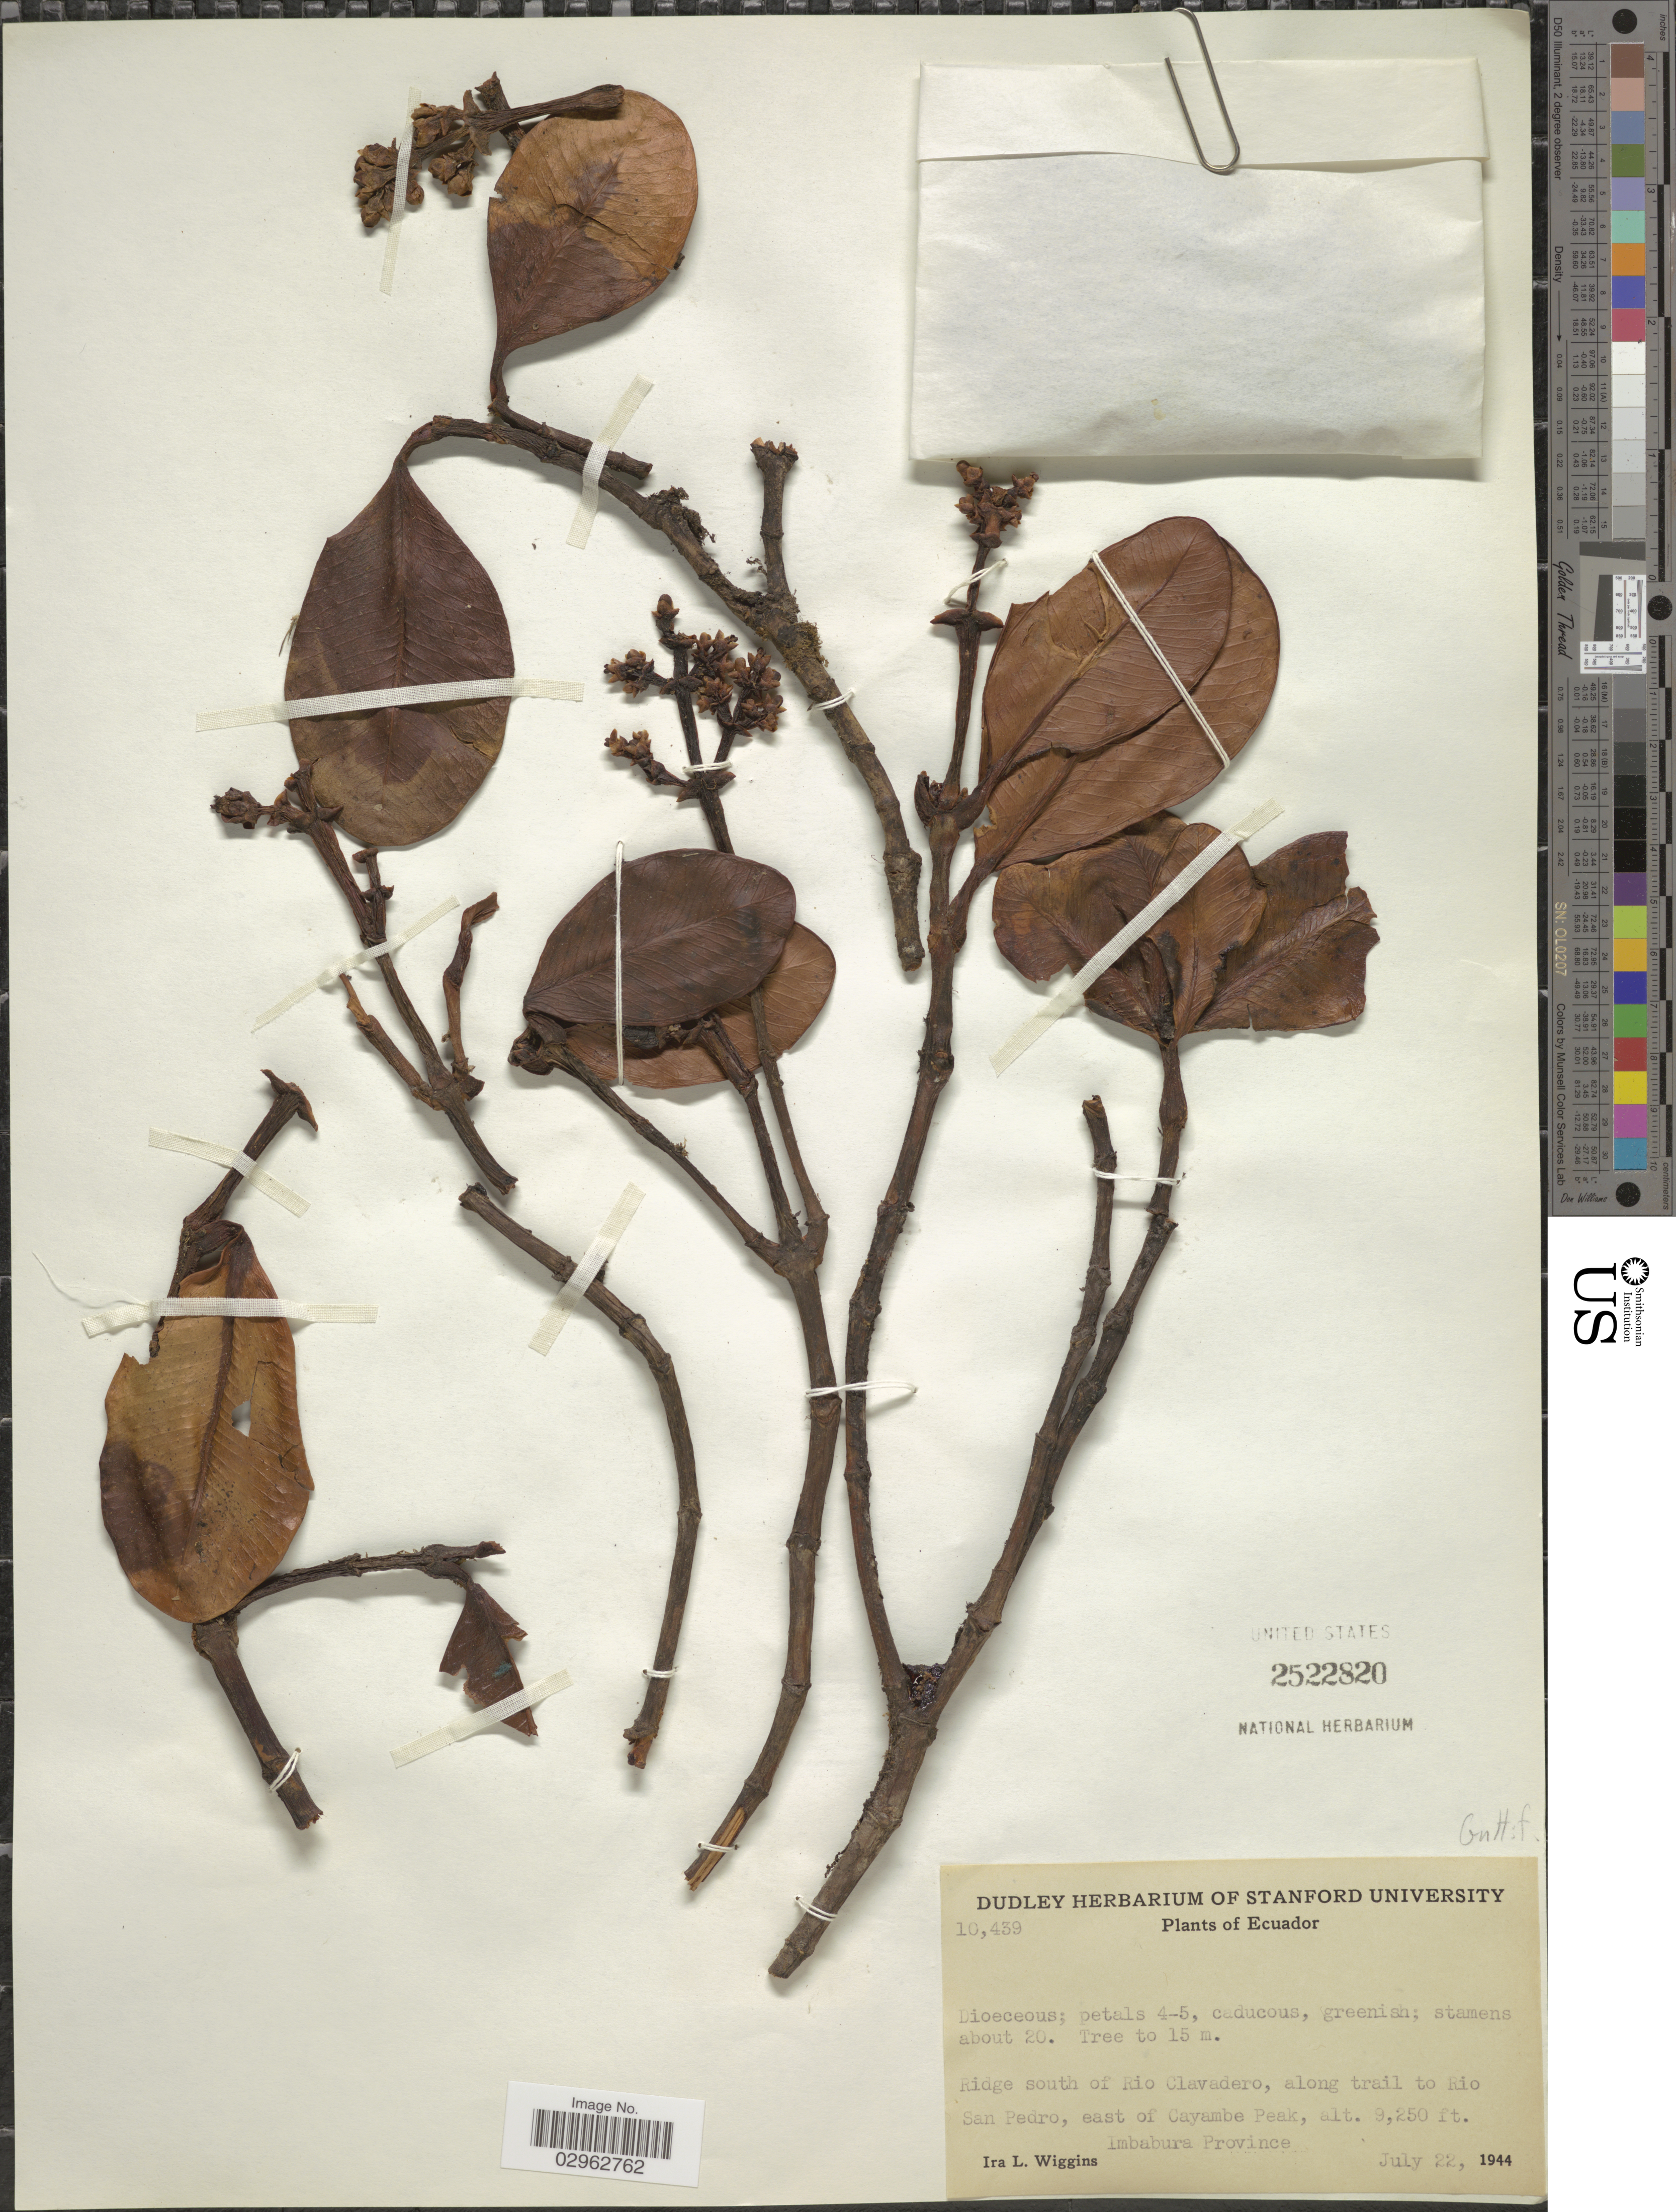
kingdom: Plantae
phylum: Tracheophyta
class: Magnoliopsida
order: Malpighiales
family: Clusiaceae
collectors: I. L. Wiggins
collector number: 10439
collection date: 1944-07-22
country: Ecuador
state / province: Imbabura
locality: Ridge south of Rio Clavadero, along trail to Rio San Pedro, east of Cayambe Peak.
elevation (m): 2819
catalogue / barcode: US 2522820